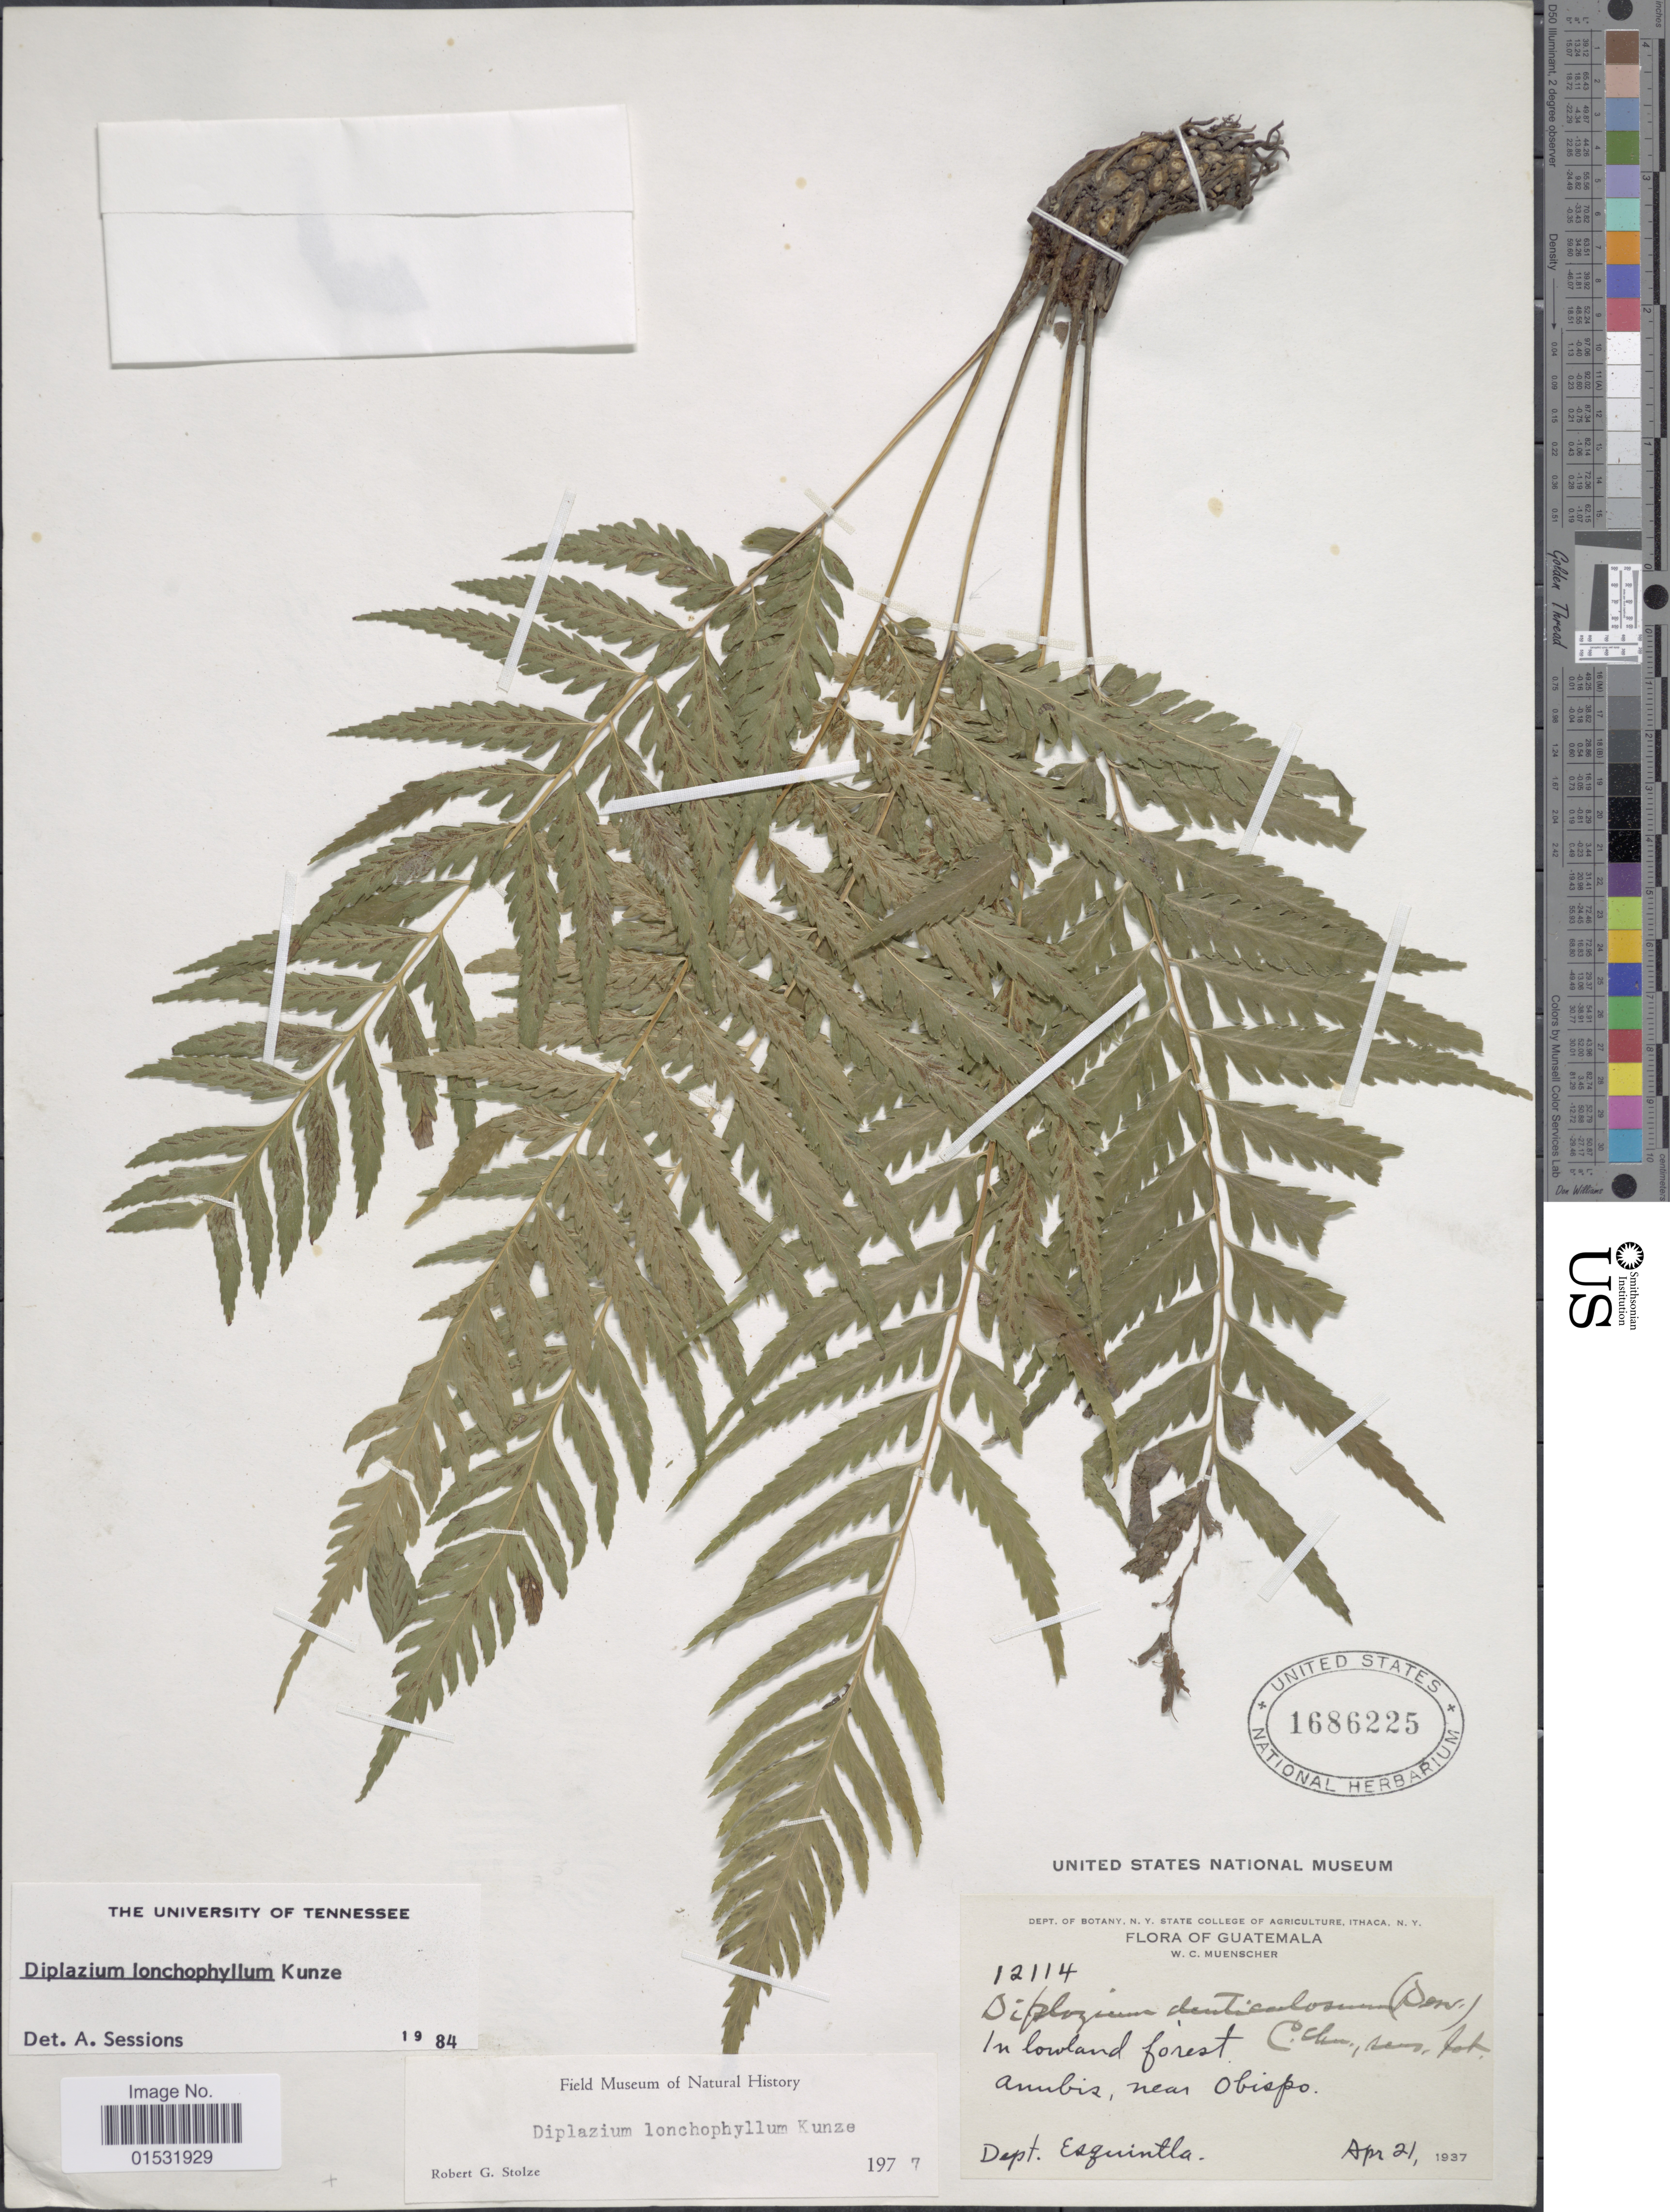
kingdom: Plantae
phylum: Tracheophyta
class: Polypodiopsida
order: Polypodiales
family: Athyriaceae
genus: Diplazium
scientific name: Diplazium lonchophyllum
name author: Kunze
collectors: W. Muenscher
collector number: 12114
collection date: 1937-04-21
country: Guatemala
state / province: Escuintla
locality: In lowland forest, Anubis, near Obispo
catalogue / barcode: US 1686225